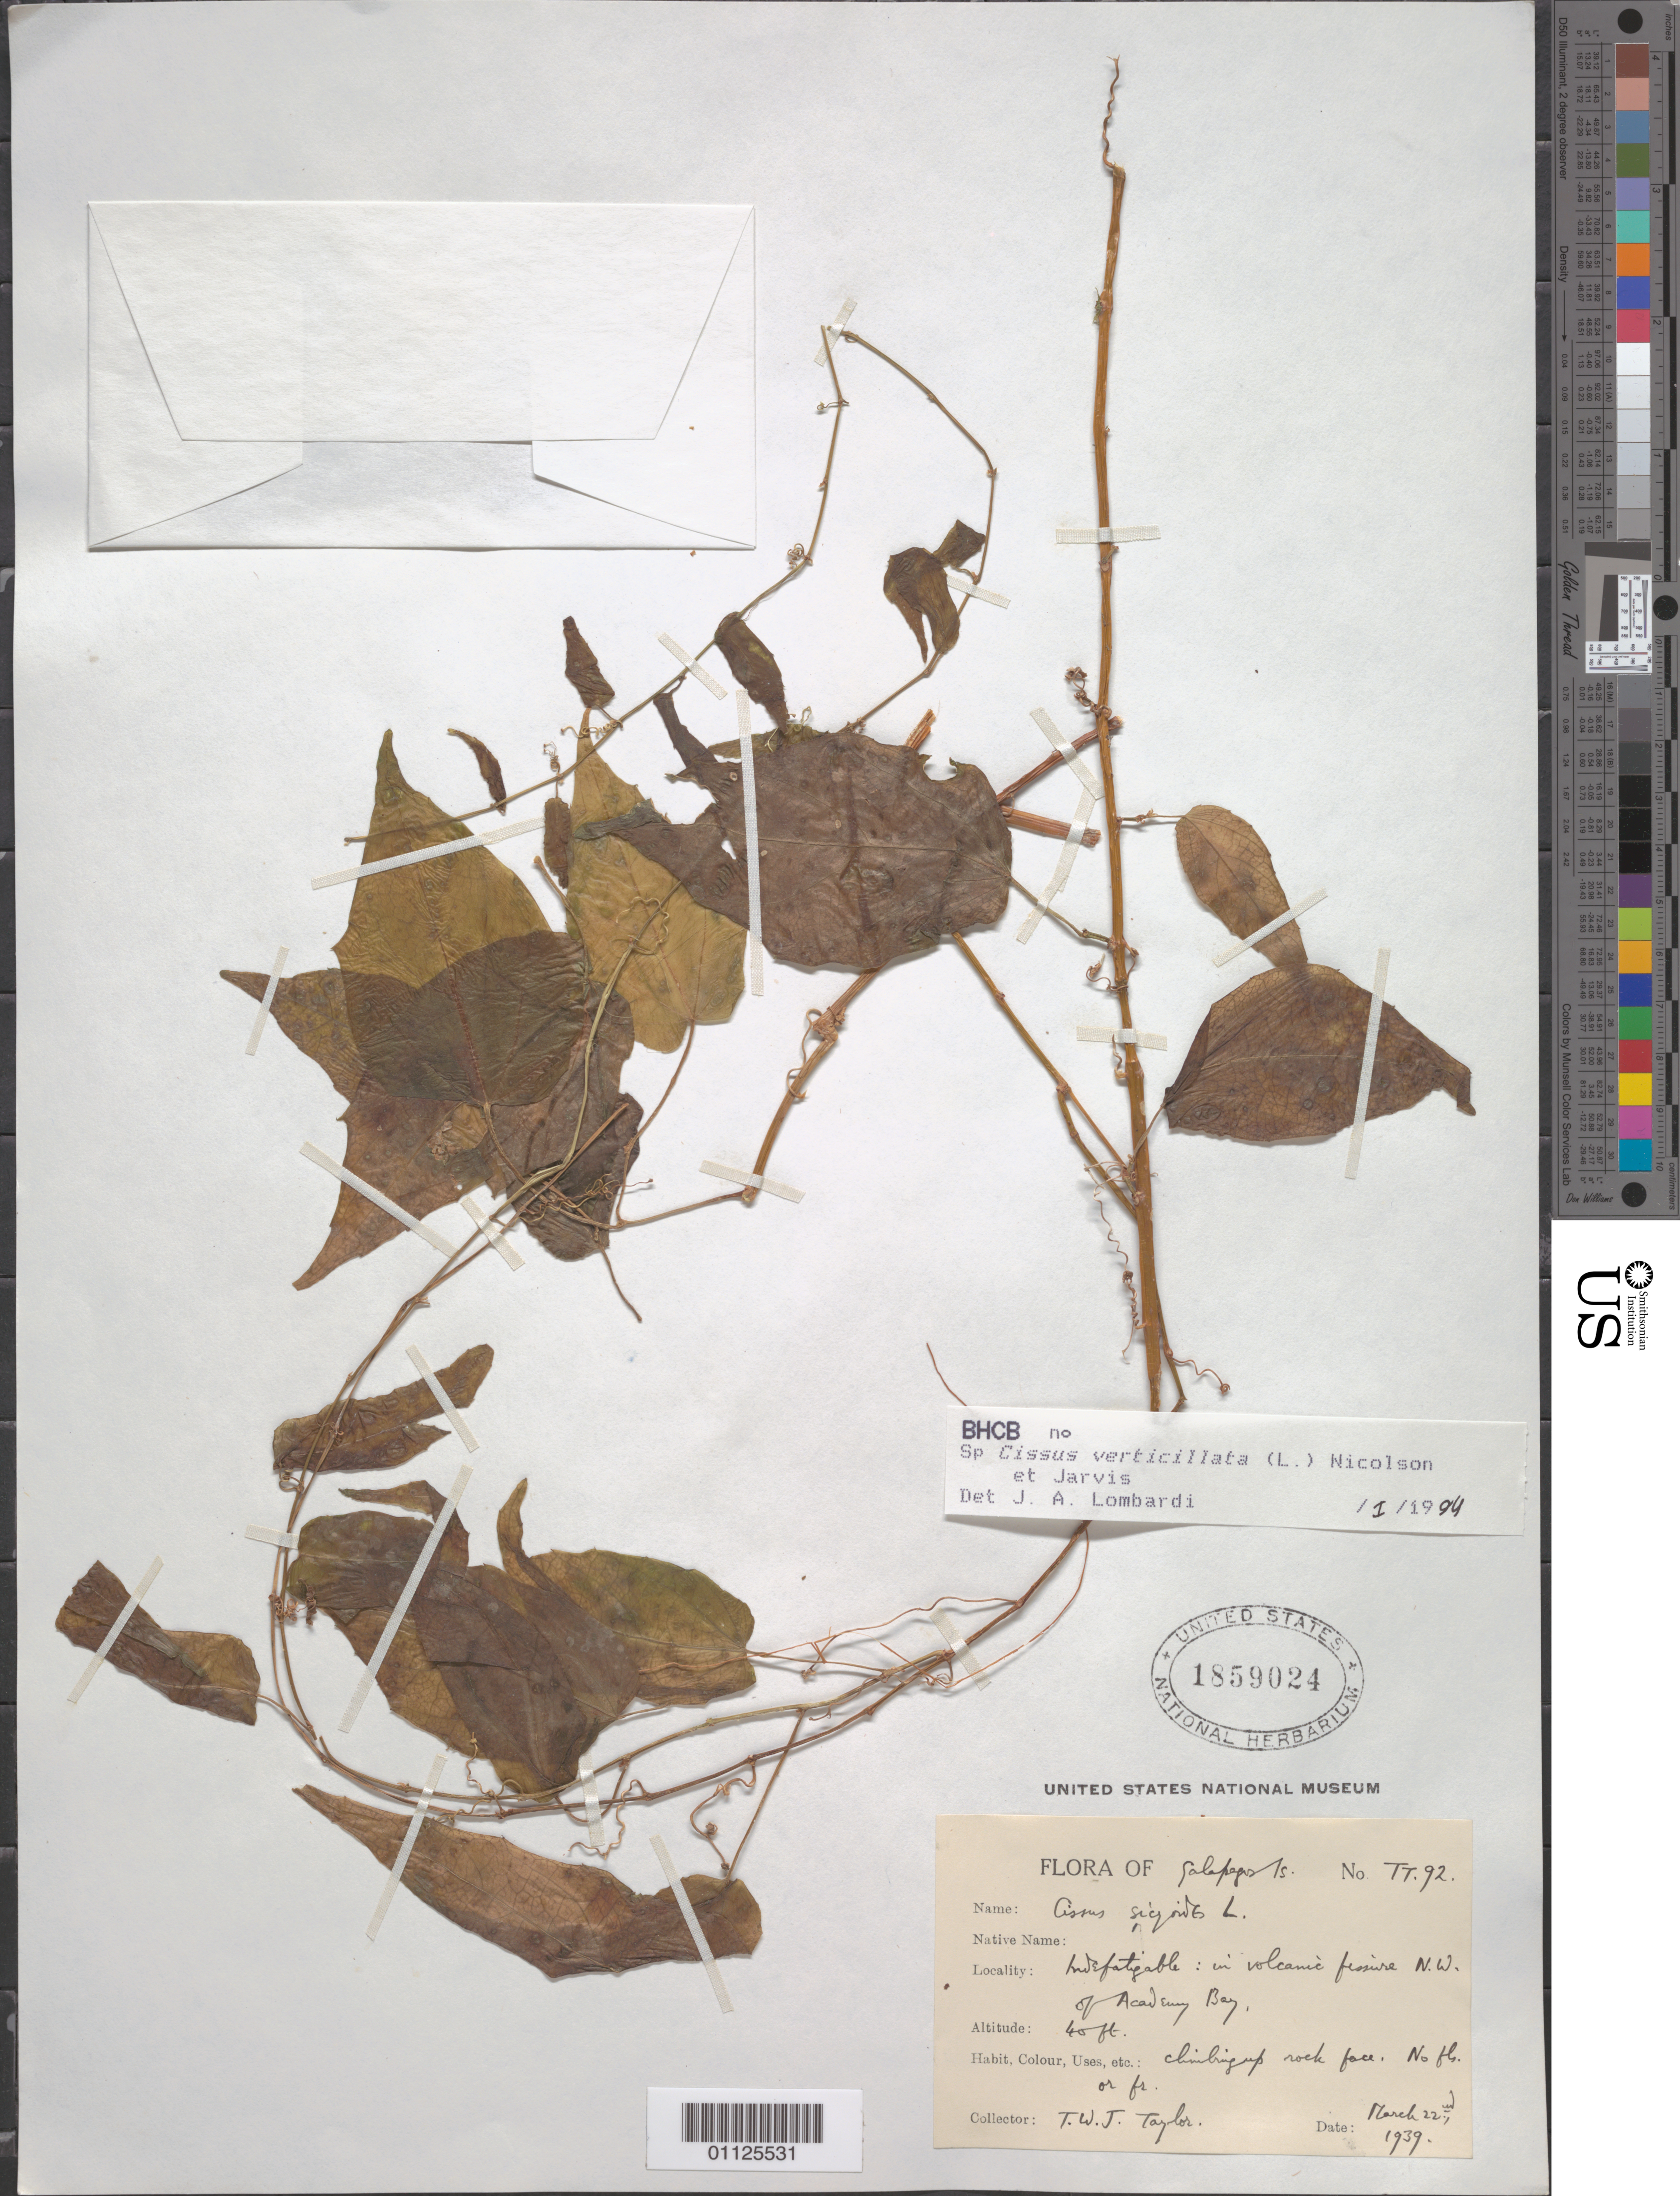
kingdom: Plantae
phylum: Tracheophyta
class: Magnoliopsida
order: Vitales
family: Vitaceae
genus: Cissus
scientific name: Cissus verticillata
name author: (L.) Nicolson & C.E. Jarvis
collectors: T. W. J. Taylor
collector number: TT 92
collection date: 1939-03-22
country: Ecuador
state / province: Colón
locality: Galapagos Islands. In volcane fissure NW of Academy Bay.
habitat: Climbing up rock face.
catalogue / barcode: US 1859024